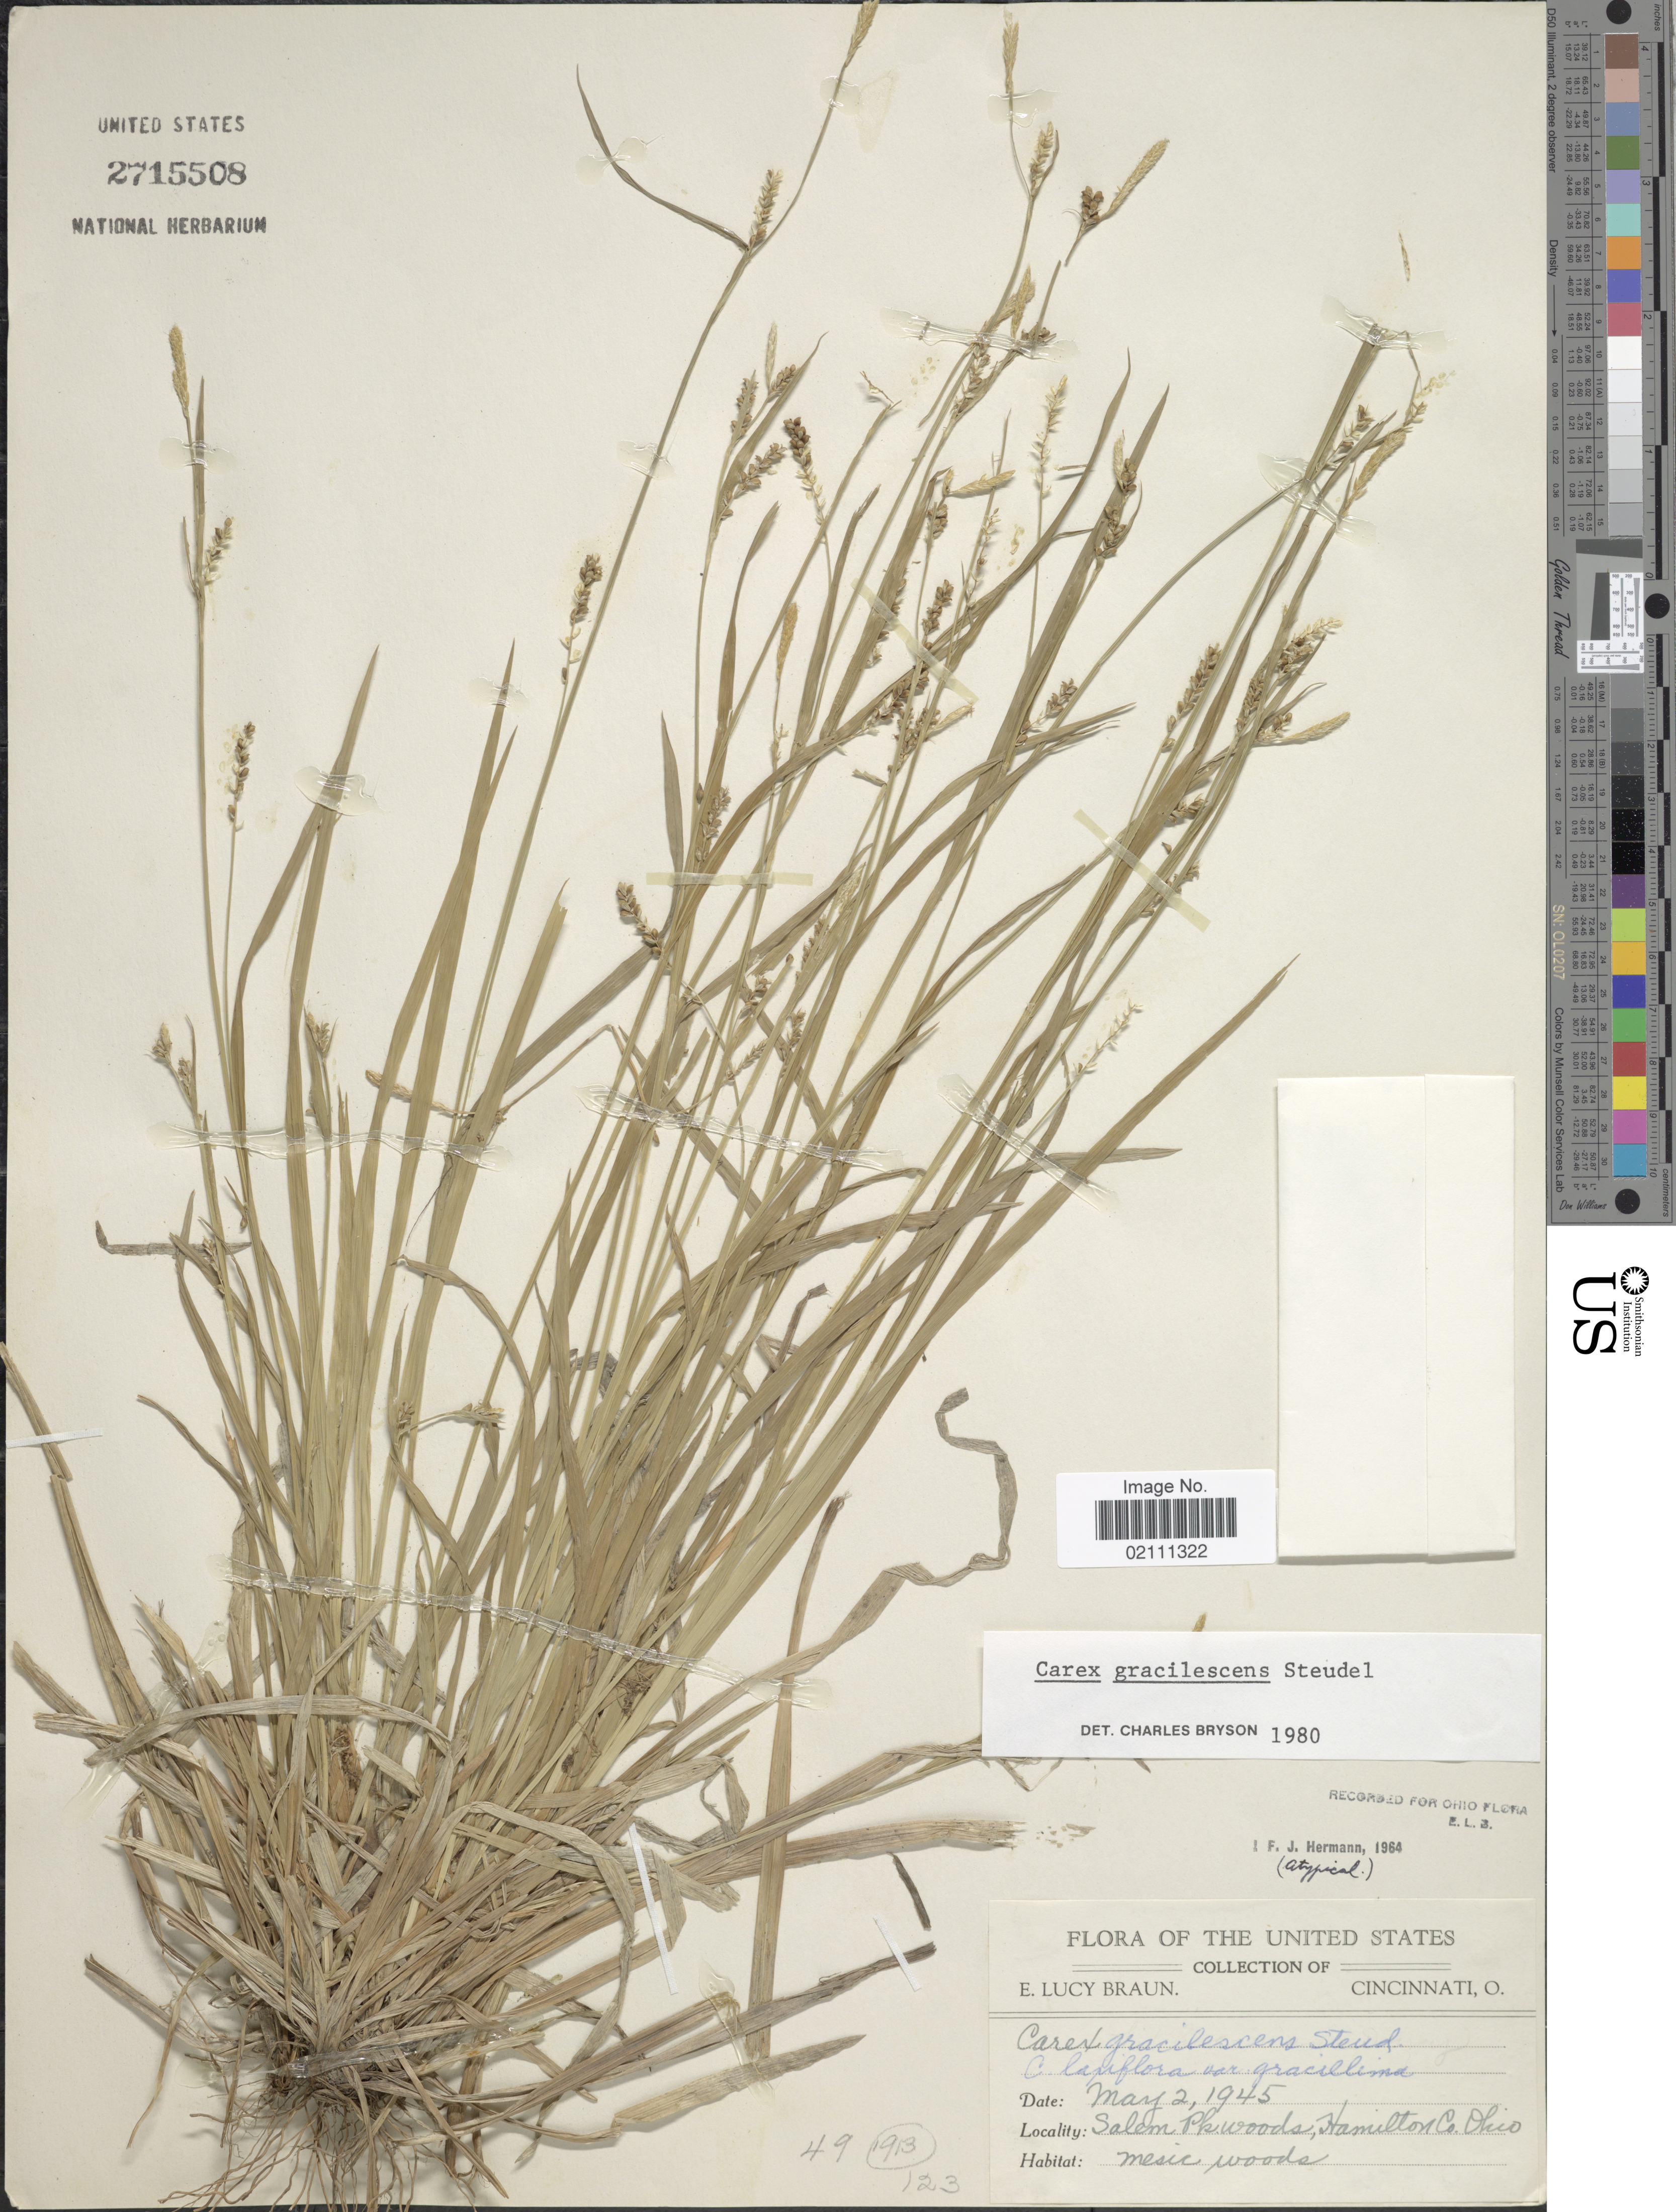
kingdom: Plantae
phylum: Tracheophyta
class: Liliopsida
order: Poales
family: Cyperaceae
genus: Carex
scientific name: Carex gracilescens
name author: Steud.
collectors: E. L. Braun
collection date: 1945-05-02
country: United States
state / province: Ohio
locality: Salem Pk woods, Hamilton Co., mesic woods.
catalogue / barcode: US 2715508